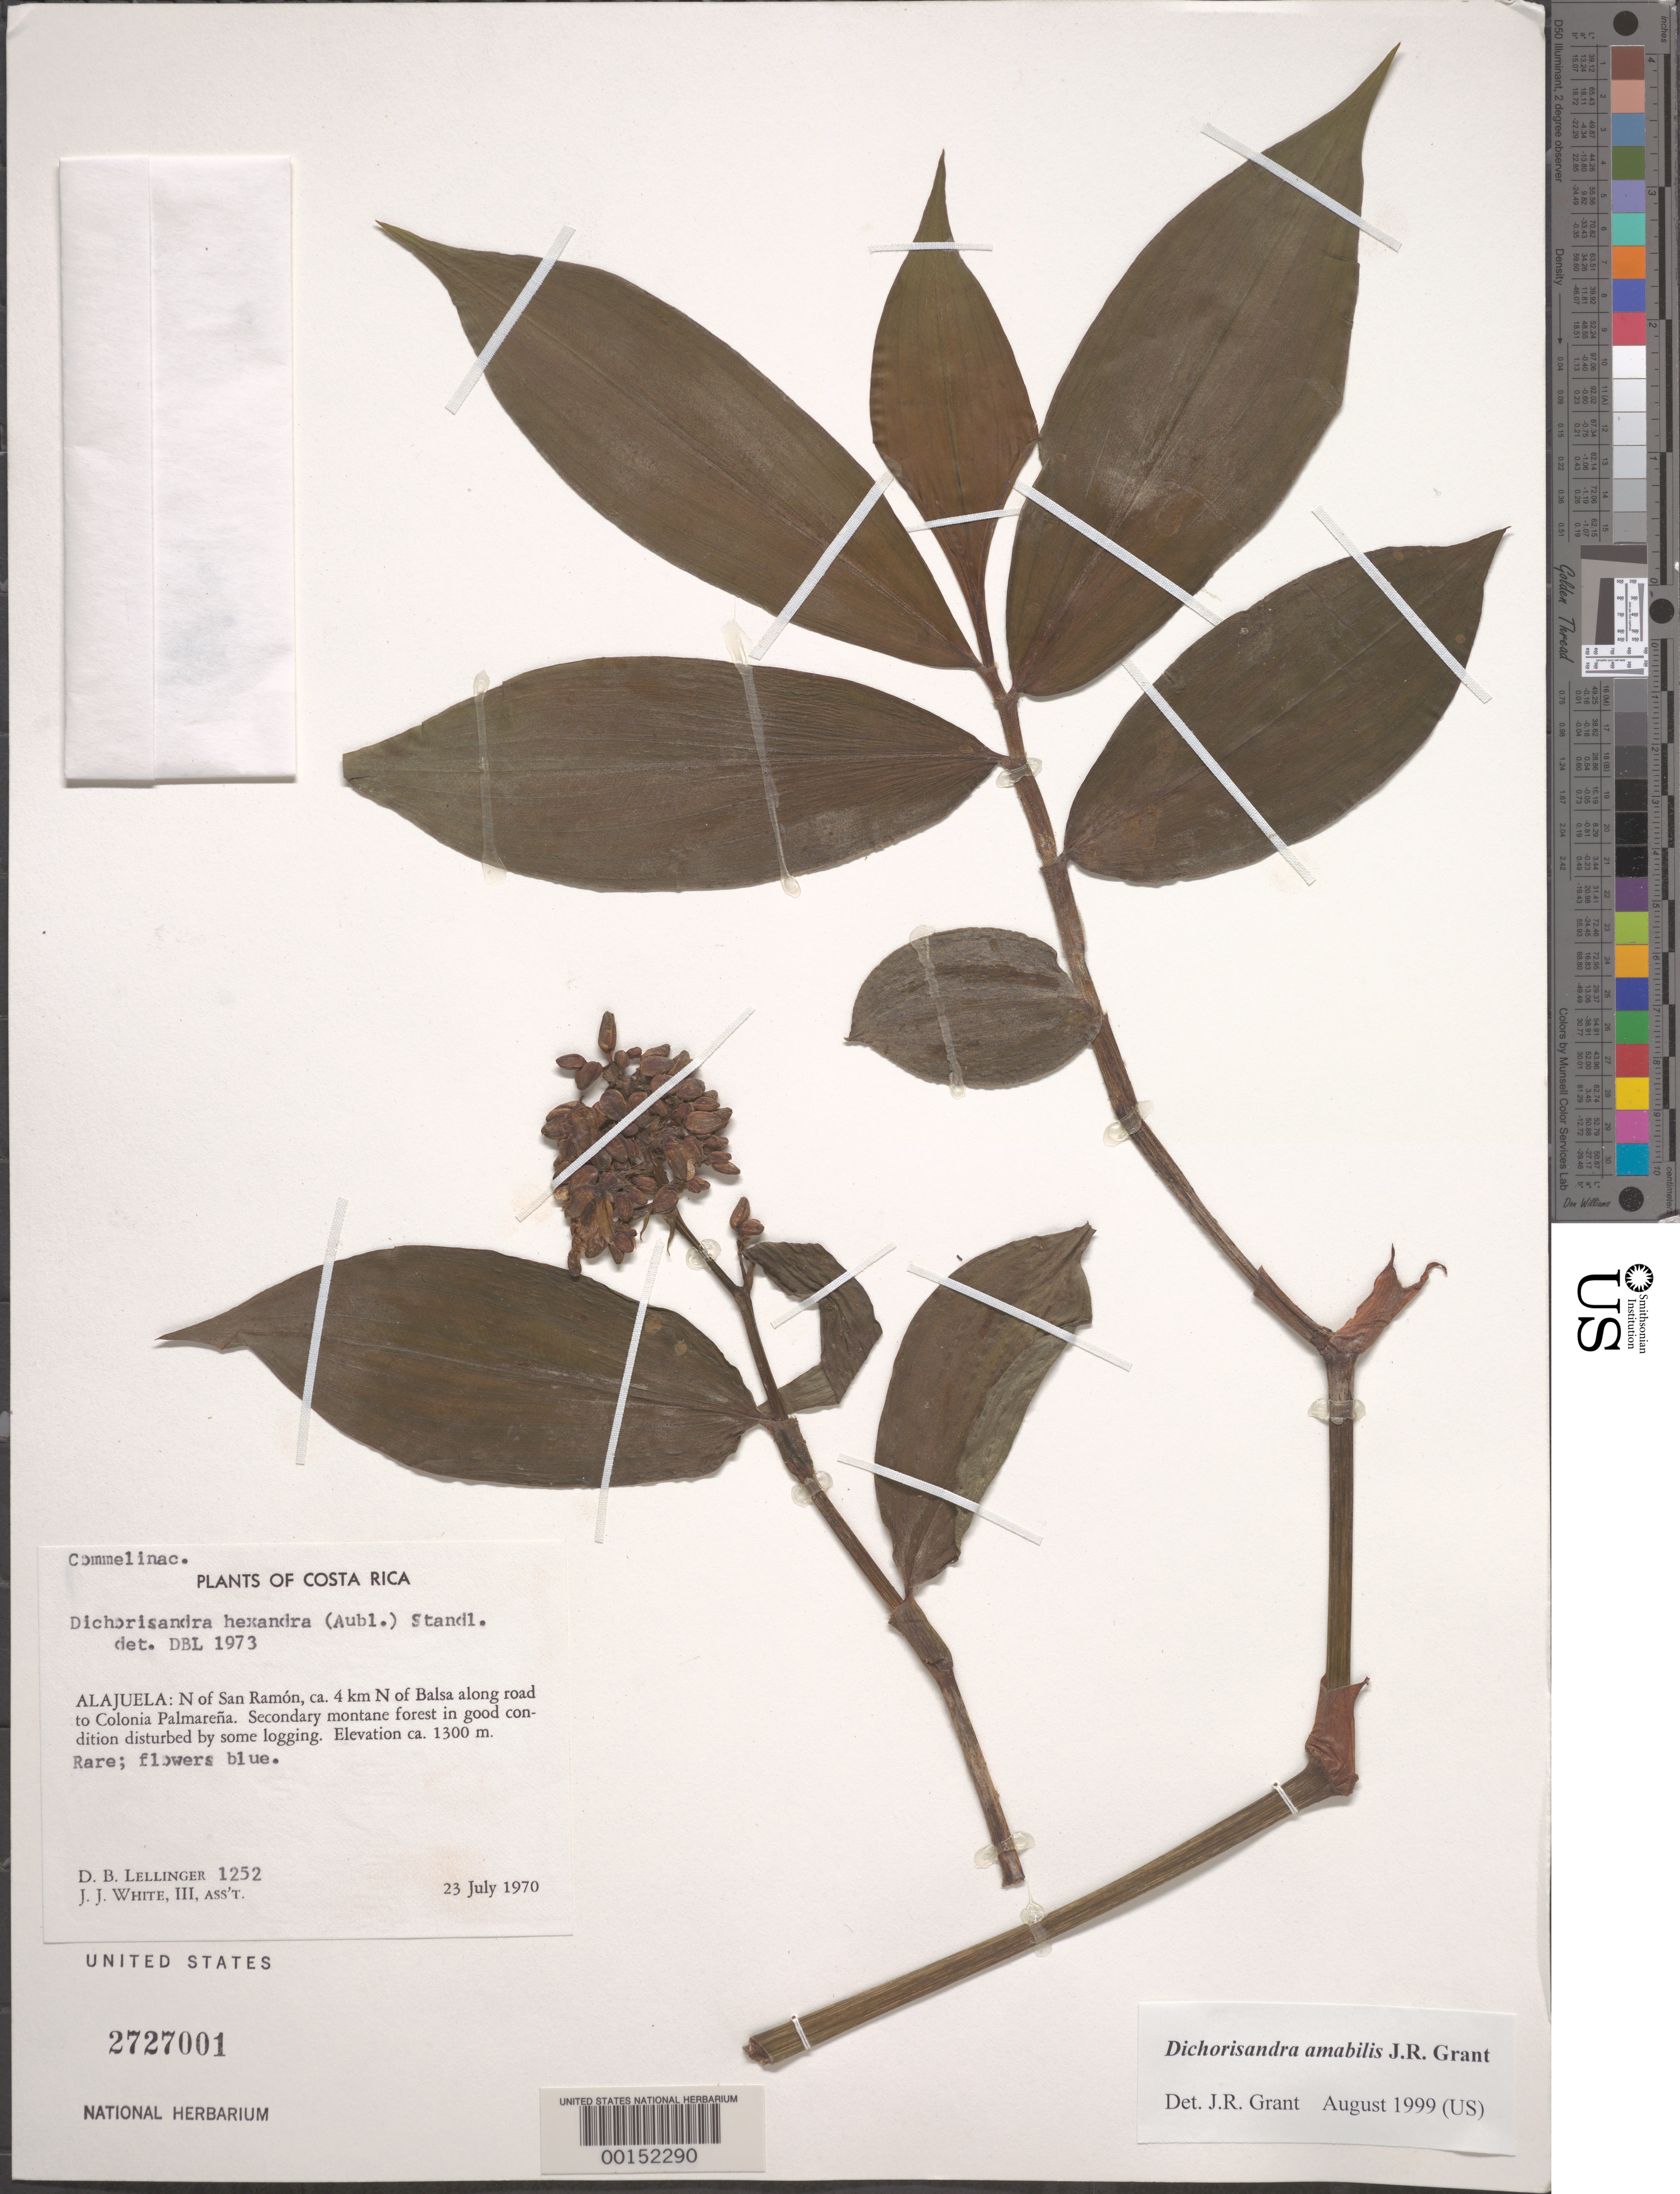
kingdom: Plantae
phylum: Tracheophyta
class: Liliopsida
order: Commelinales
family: Commelinaceae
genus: Dichorisandra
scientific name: Dichorisandra hexandra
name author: (Aubl.) Standl.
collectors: D. B. Lellinger & J. J. White III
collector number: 1252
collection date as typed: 23 Jul 1970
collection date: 1970-07-23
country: Costa Rica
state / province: Alajuela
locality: N of San Ramon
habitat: Secondary montane forest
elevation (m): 1300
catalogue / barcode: US 2727001